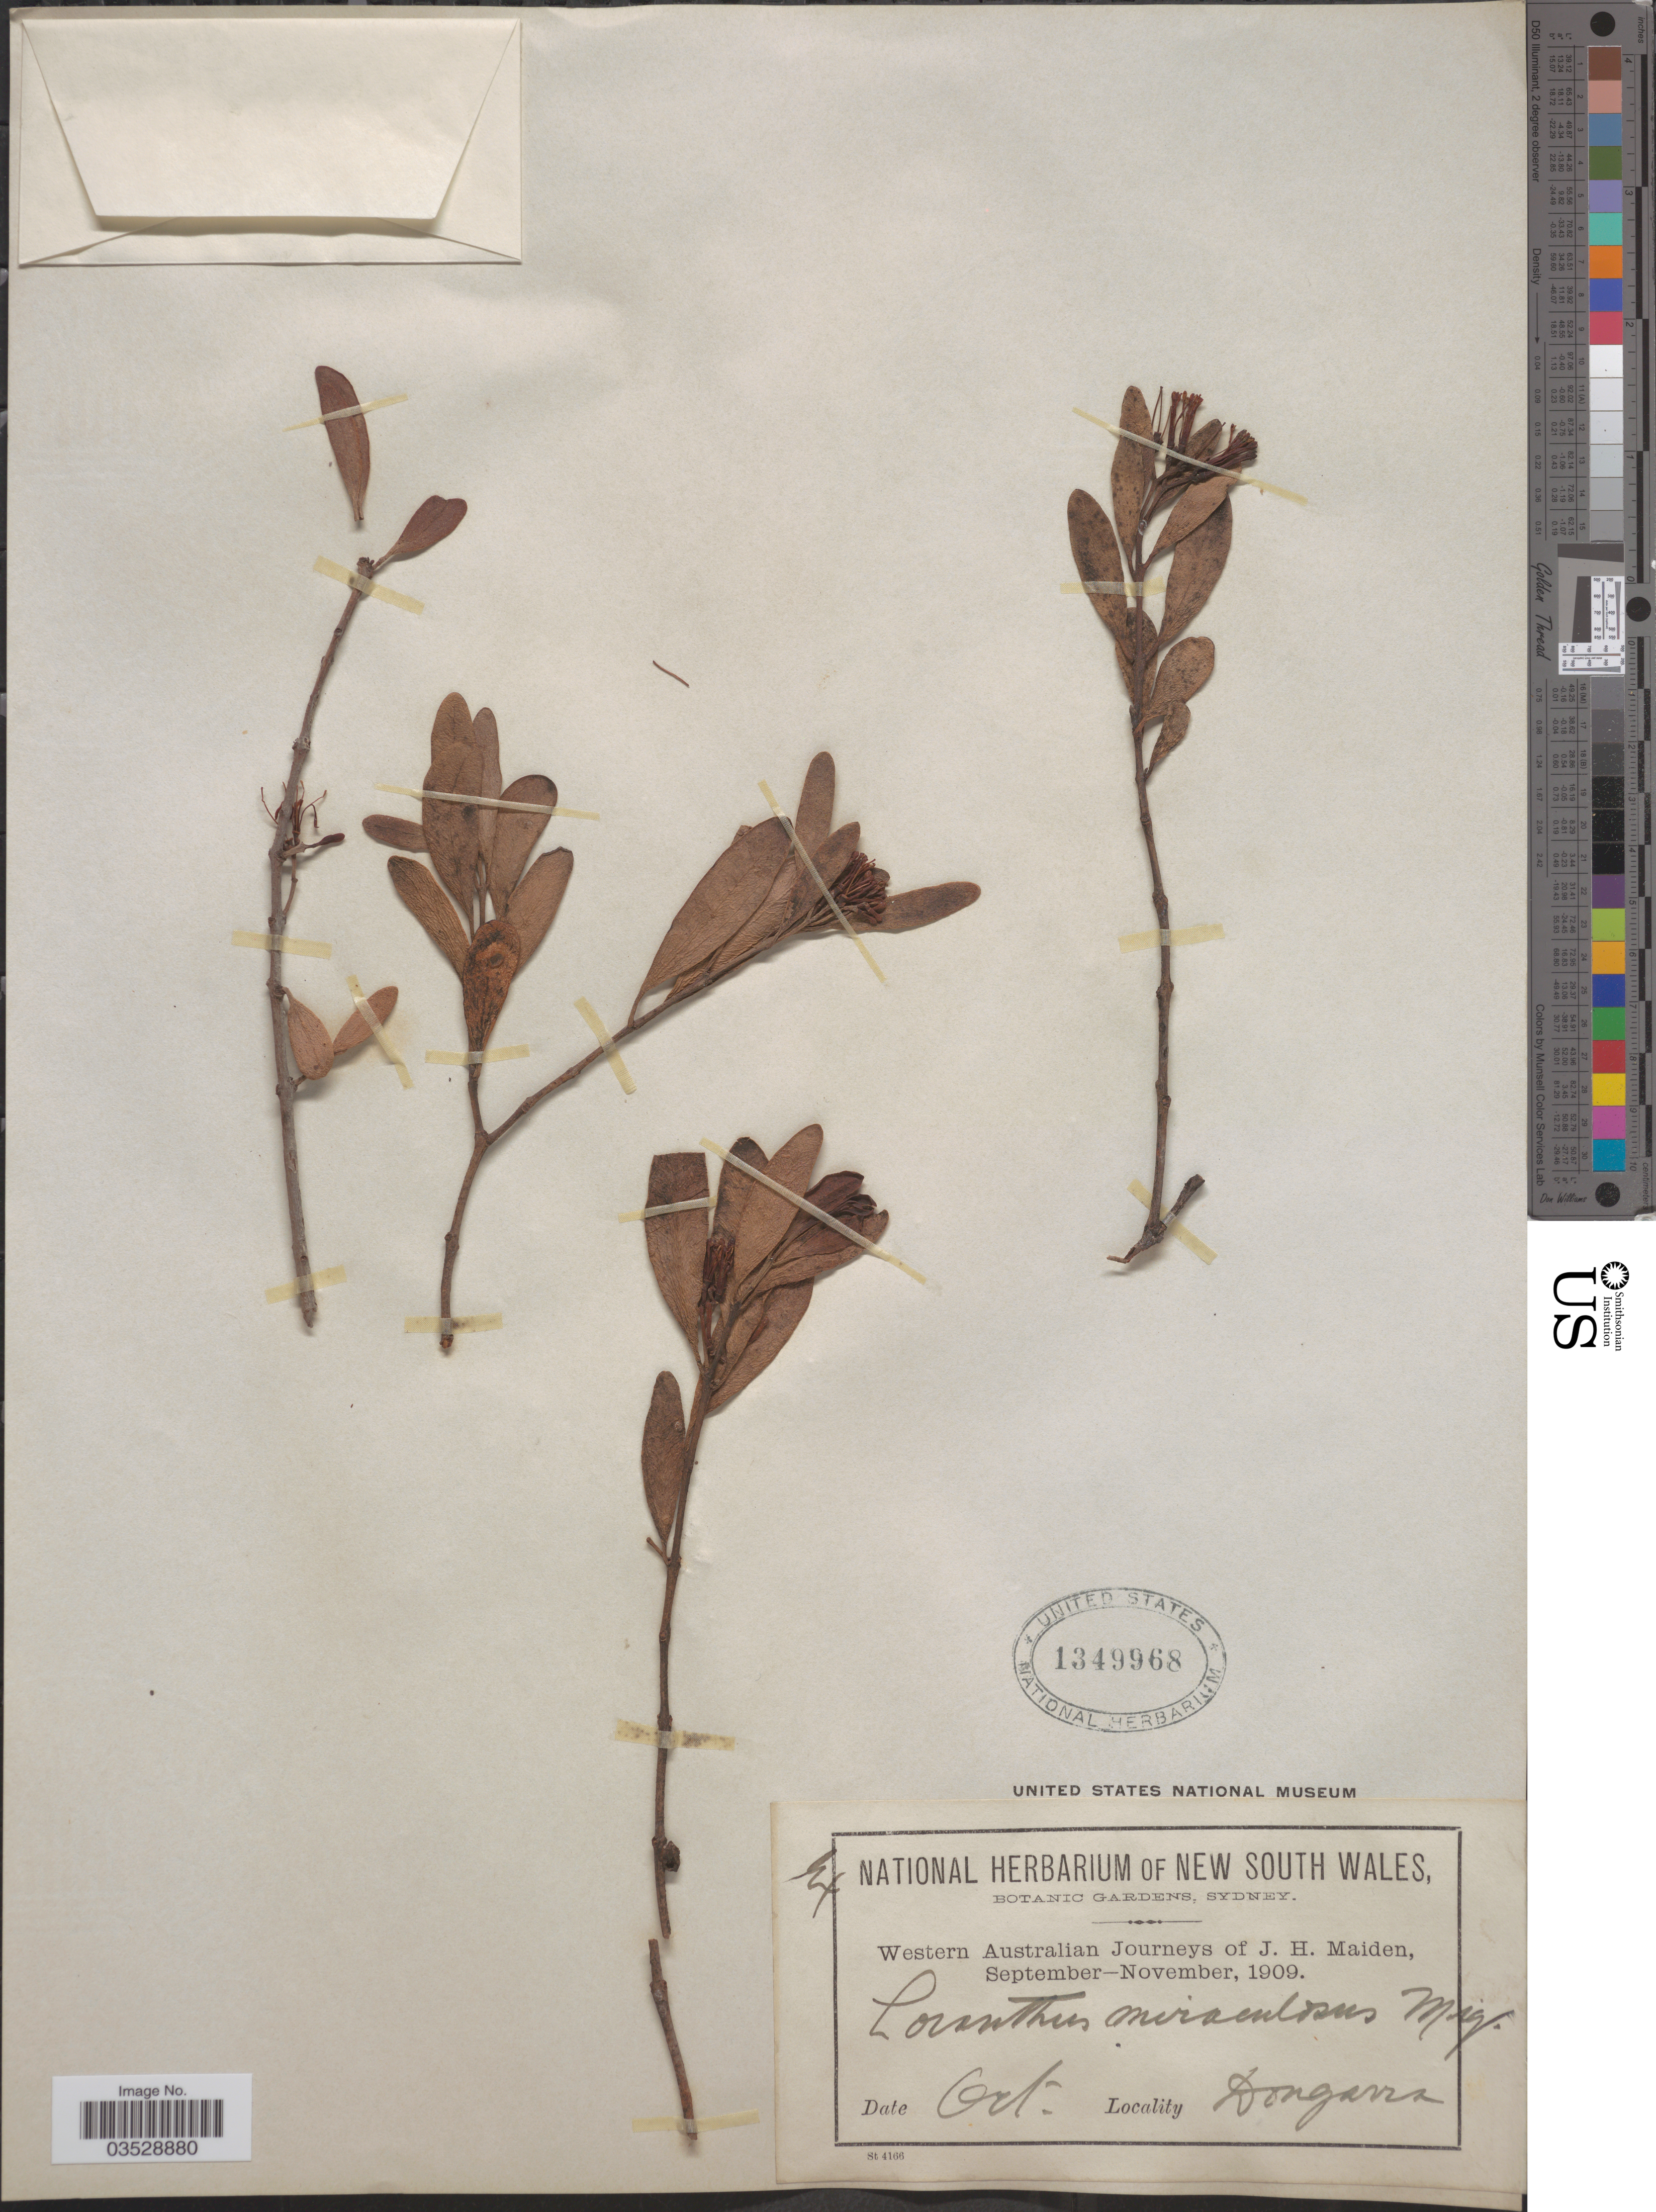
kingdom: Plantae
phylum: Tracheophyta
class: Magnoliopsida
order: Santalales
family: Loranthaceae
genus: Amyema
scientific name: Amyema miraculosa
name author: Tiegh.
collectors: J. Maiden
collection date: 1909-10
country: Australia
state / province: Western Australia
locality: Dongara.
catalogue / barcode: US 1349968